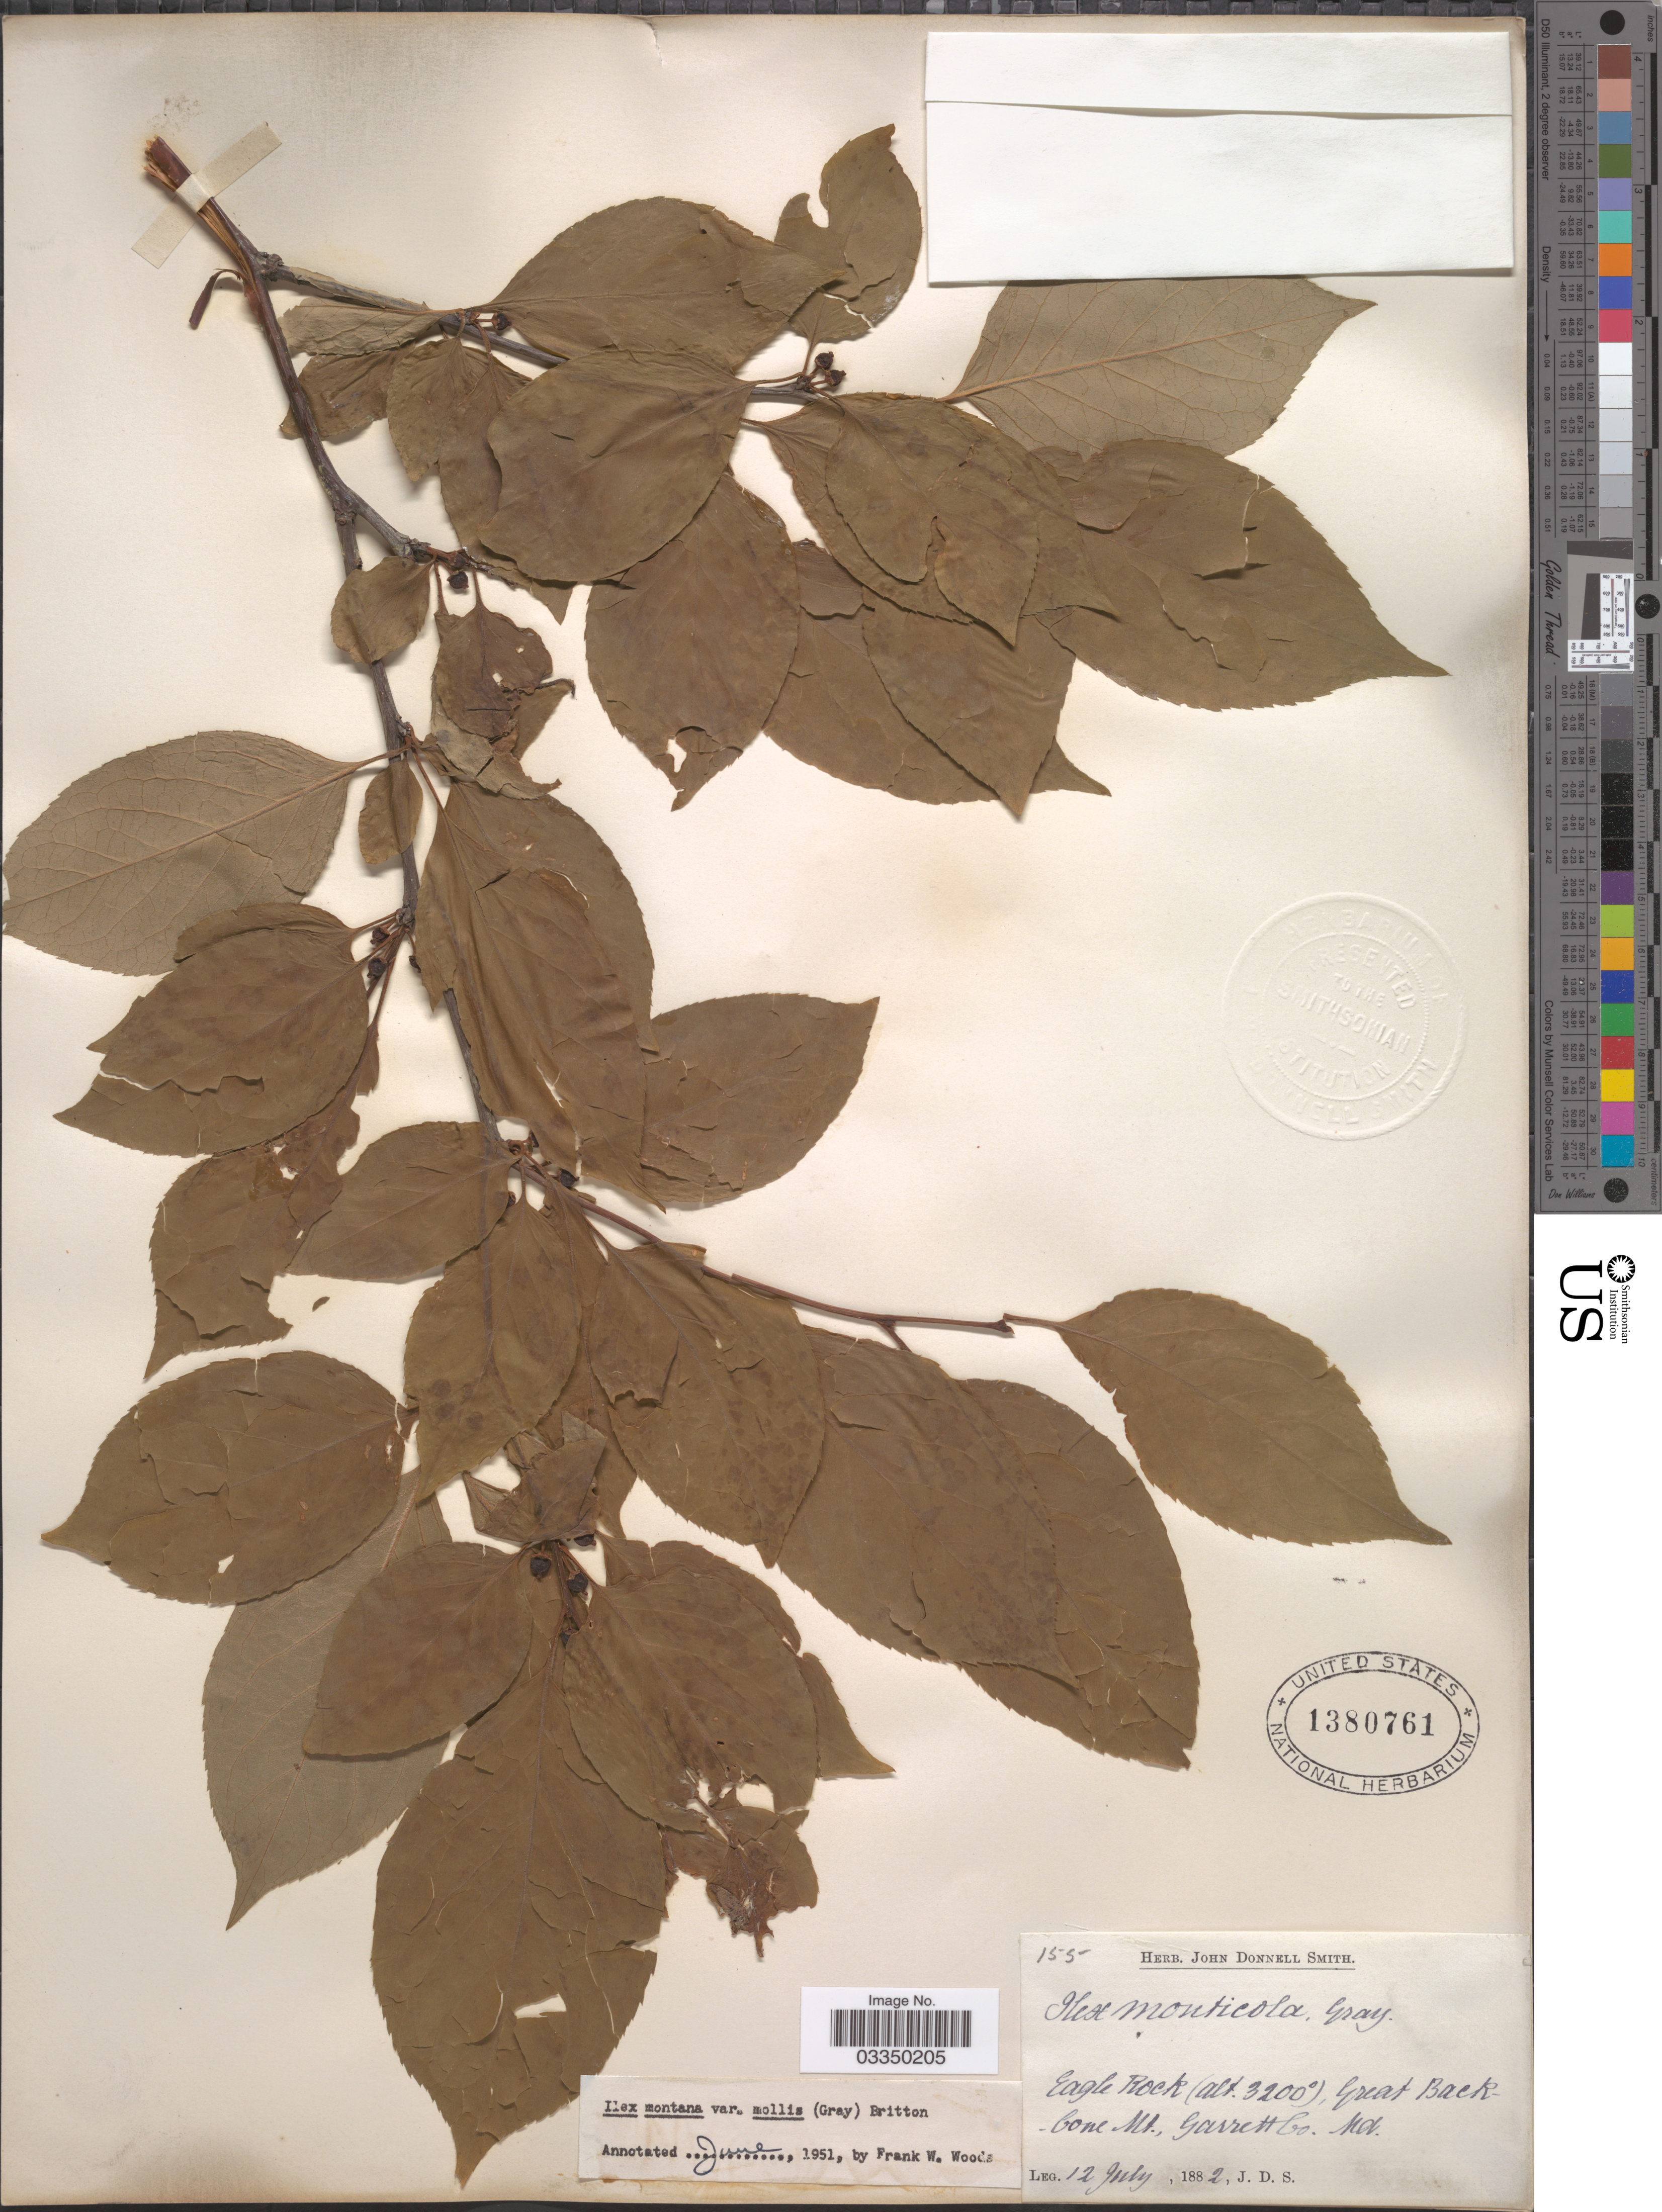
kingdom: Plantae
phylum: Tracheophyta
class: Magnoliopsida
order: Aquifoliales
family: Aquifoliaceae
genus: Ilex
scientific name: Ilex montana var. mollis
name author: (A. Gray) Britton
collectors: J. Donnell Smith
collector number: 155?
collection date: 1882-07-12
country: United States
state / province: Maryland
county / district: Garrett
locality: Eagle Rock, Great Backbone Mt., Garrett Co.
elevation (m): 975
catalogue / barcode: US 1380761